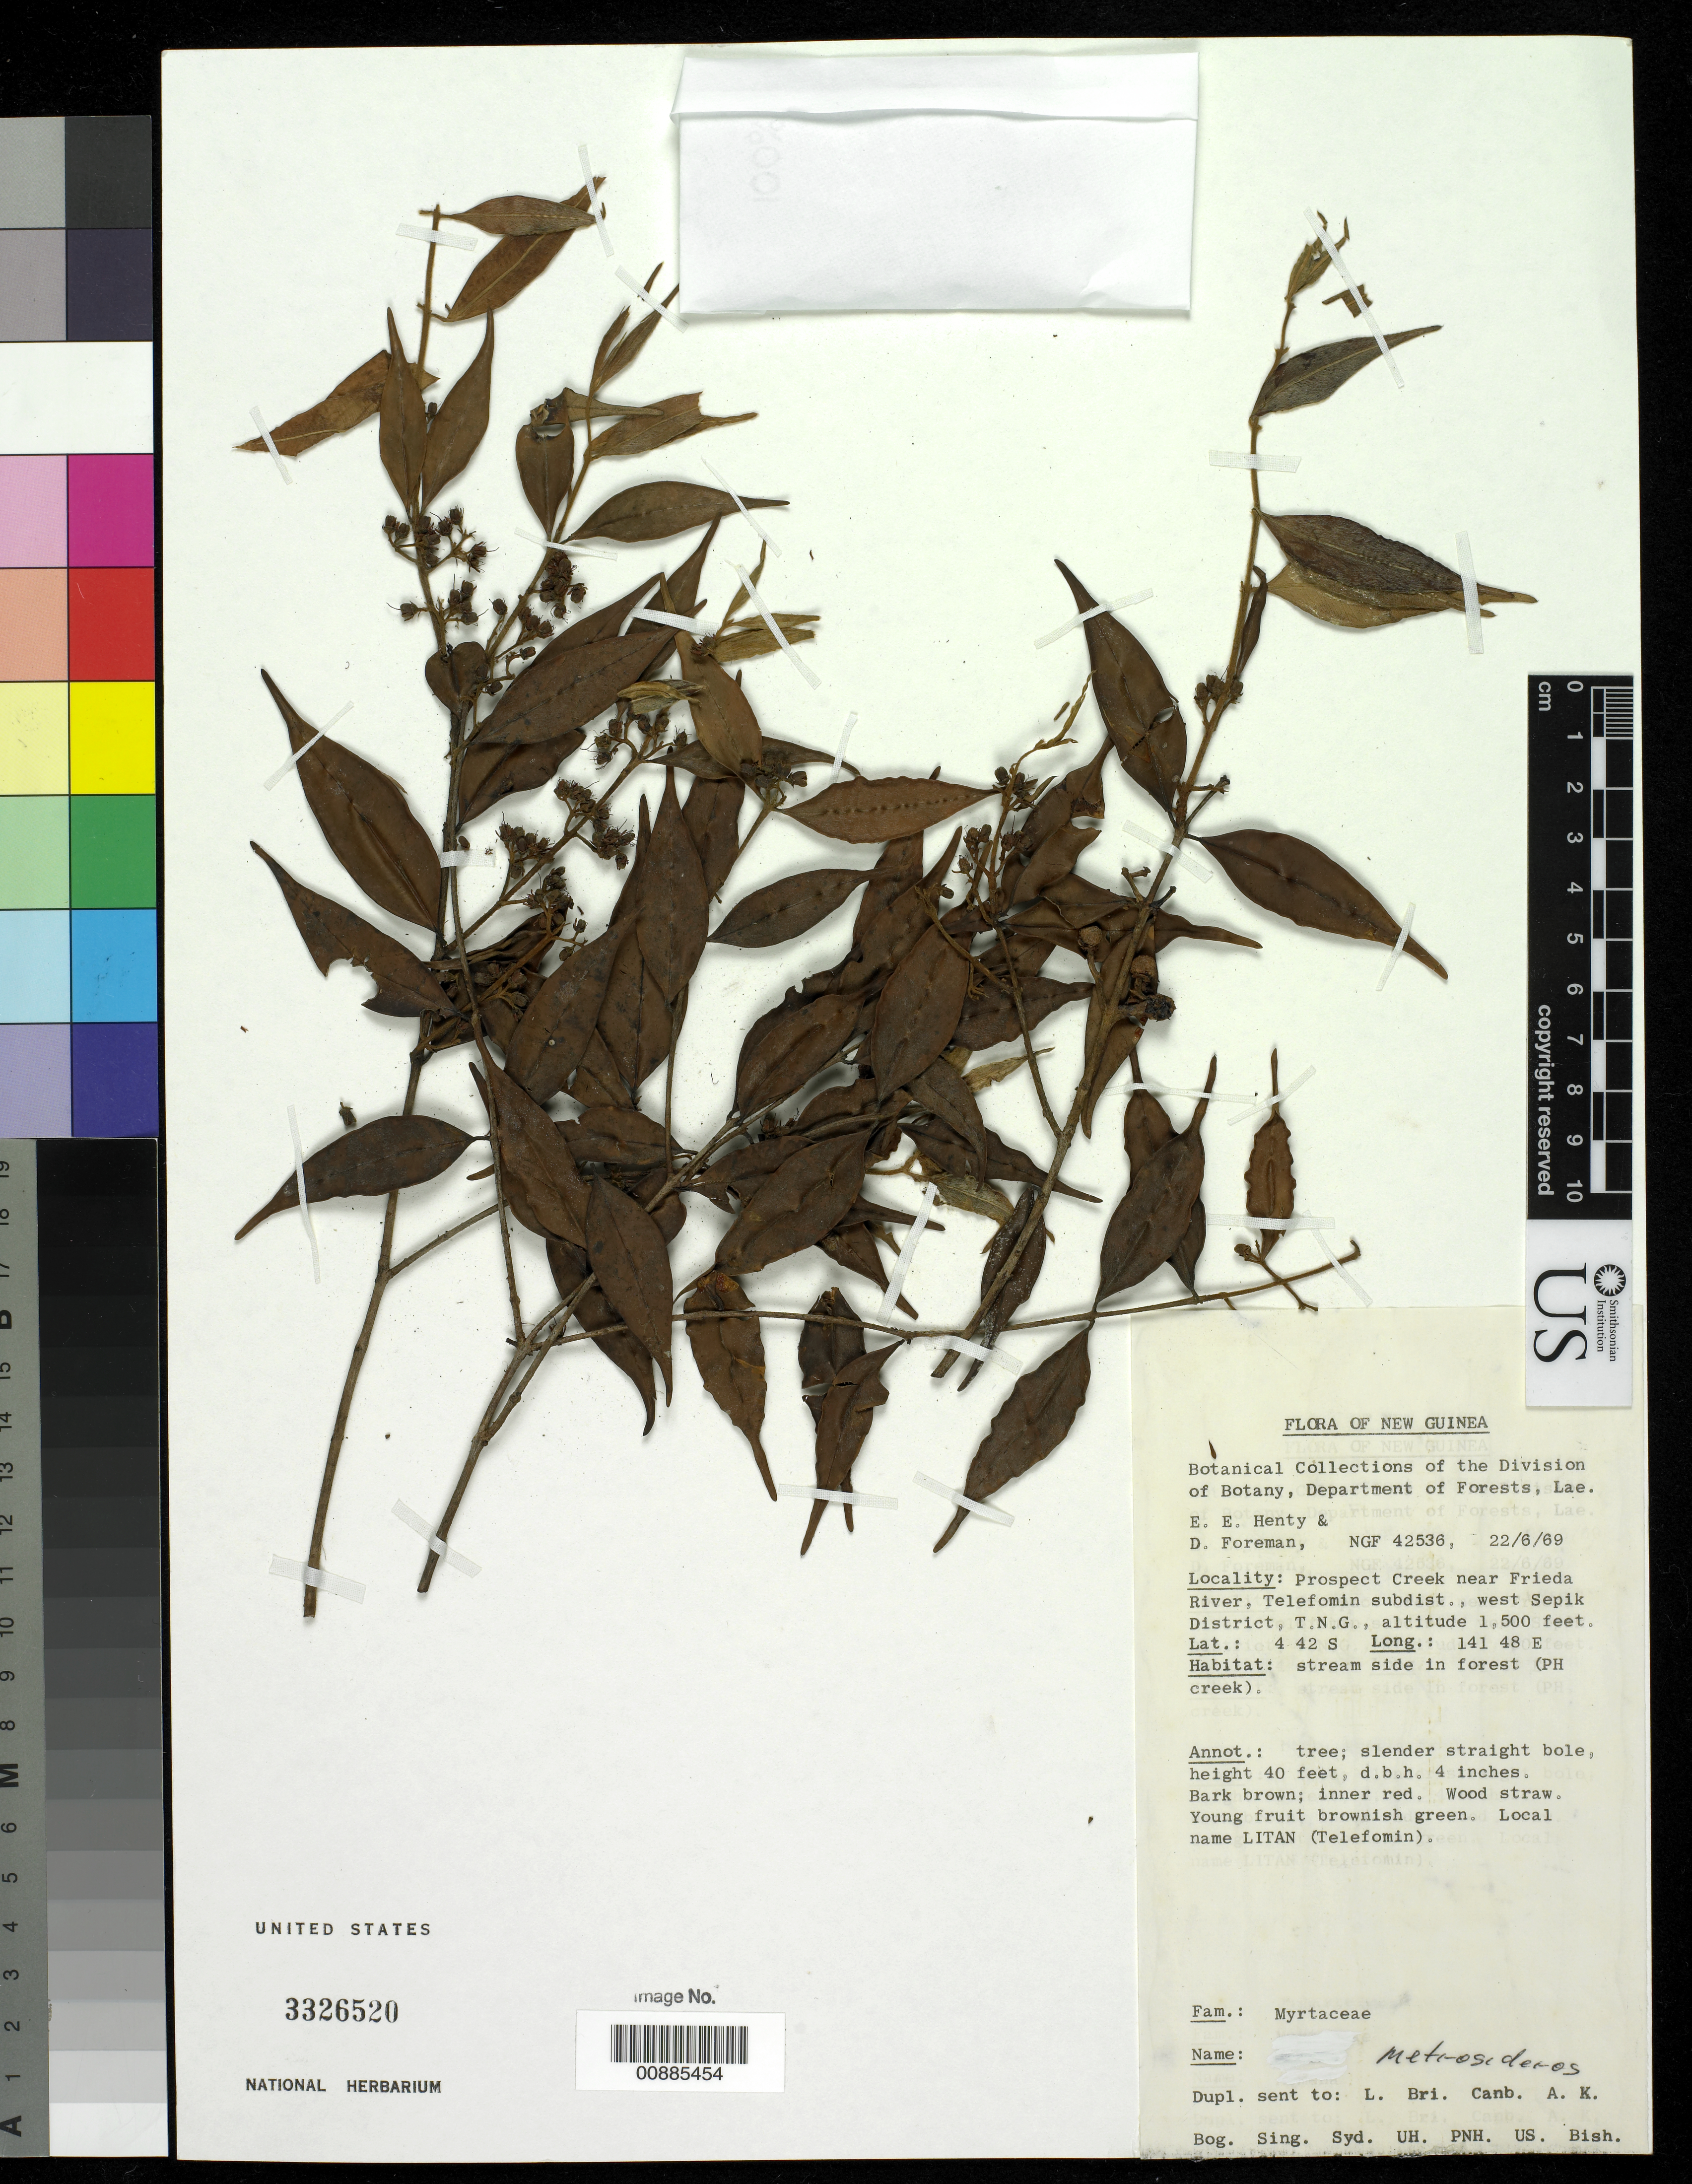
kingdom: Plantae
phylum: Tracheophyta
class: Magnoliopsida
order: Myrtales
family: Myrtaceae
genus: Metrosideros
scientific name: Metrosideros sp.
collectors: E. Henty & D. Foreman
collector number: NGF 42536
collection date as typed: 22 Jun 1969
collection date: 1969-06-22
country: Papua New Guinea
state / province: Sandaun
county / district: Telefomin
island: New Guinea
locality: Prospect Creek nr. Frieda R., Telefomin subdist.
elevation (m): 457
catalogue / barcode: US 3326520